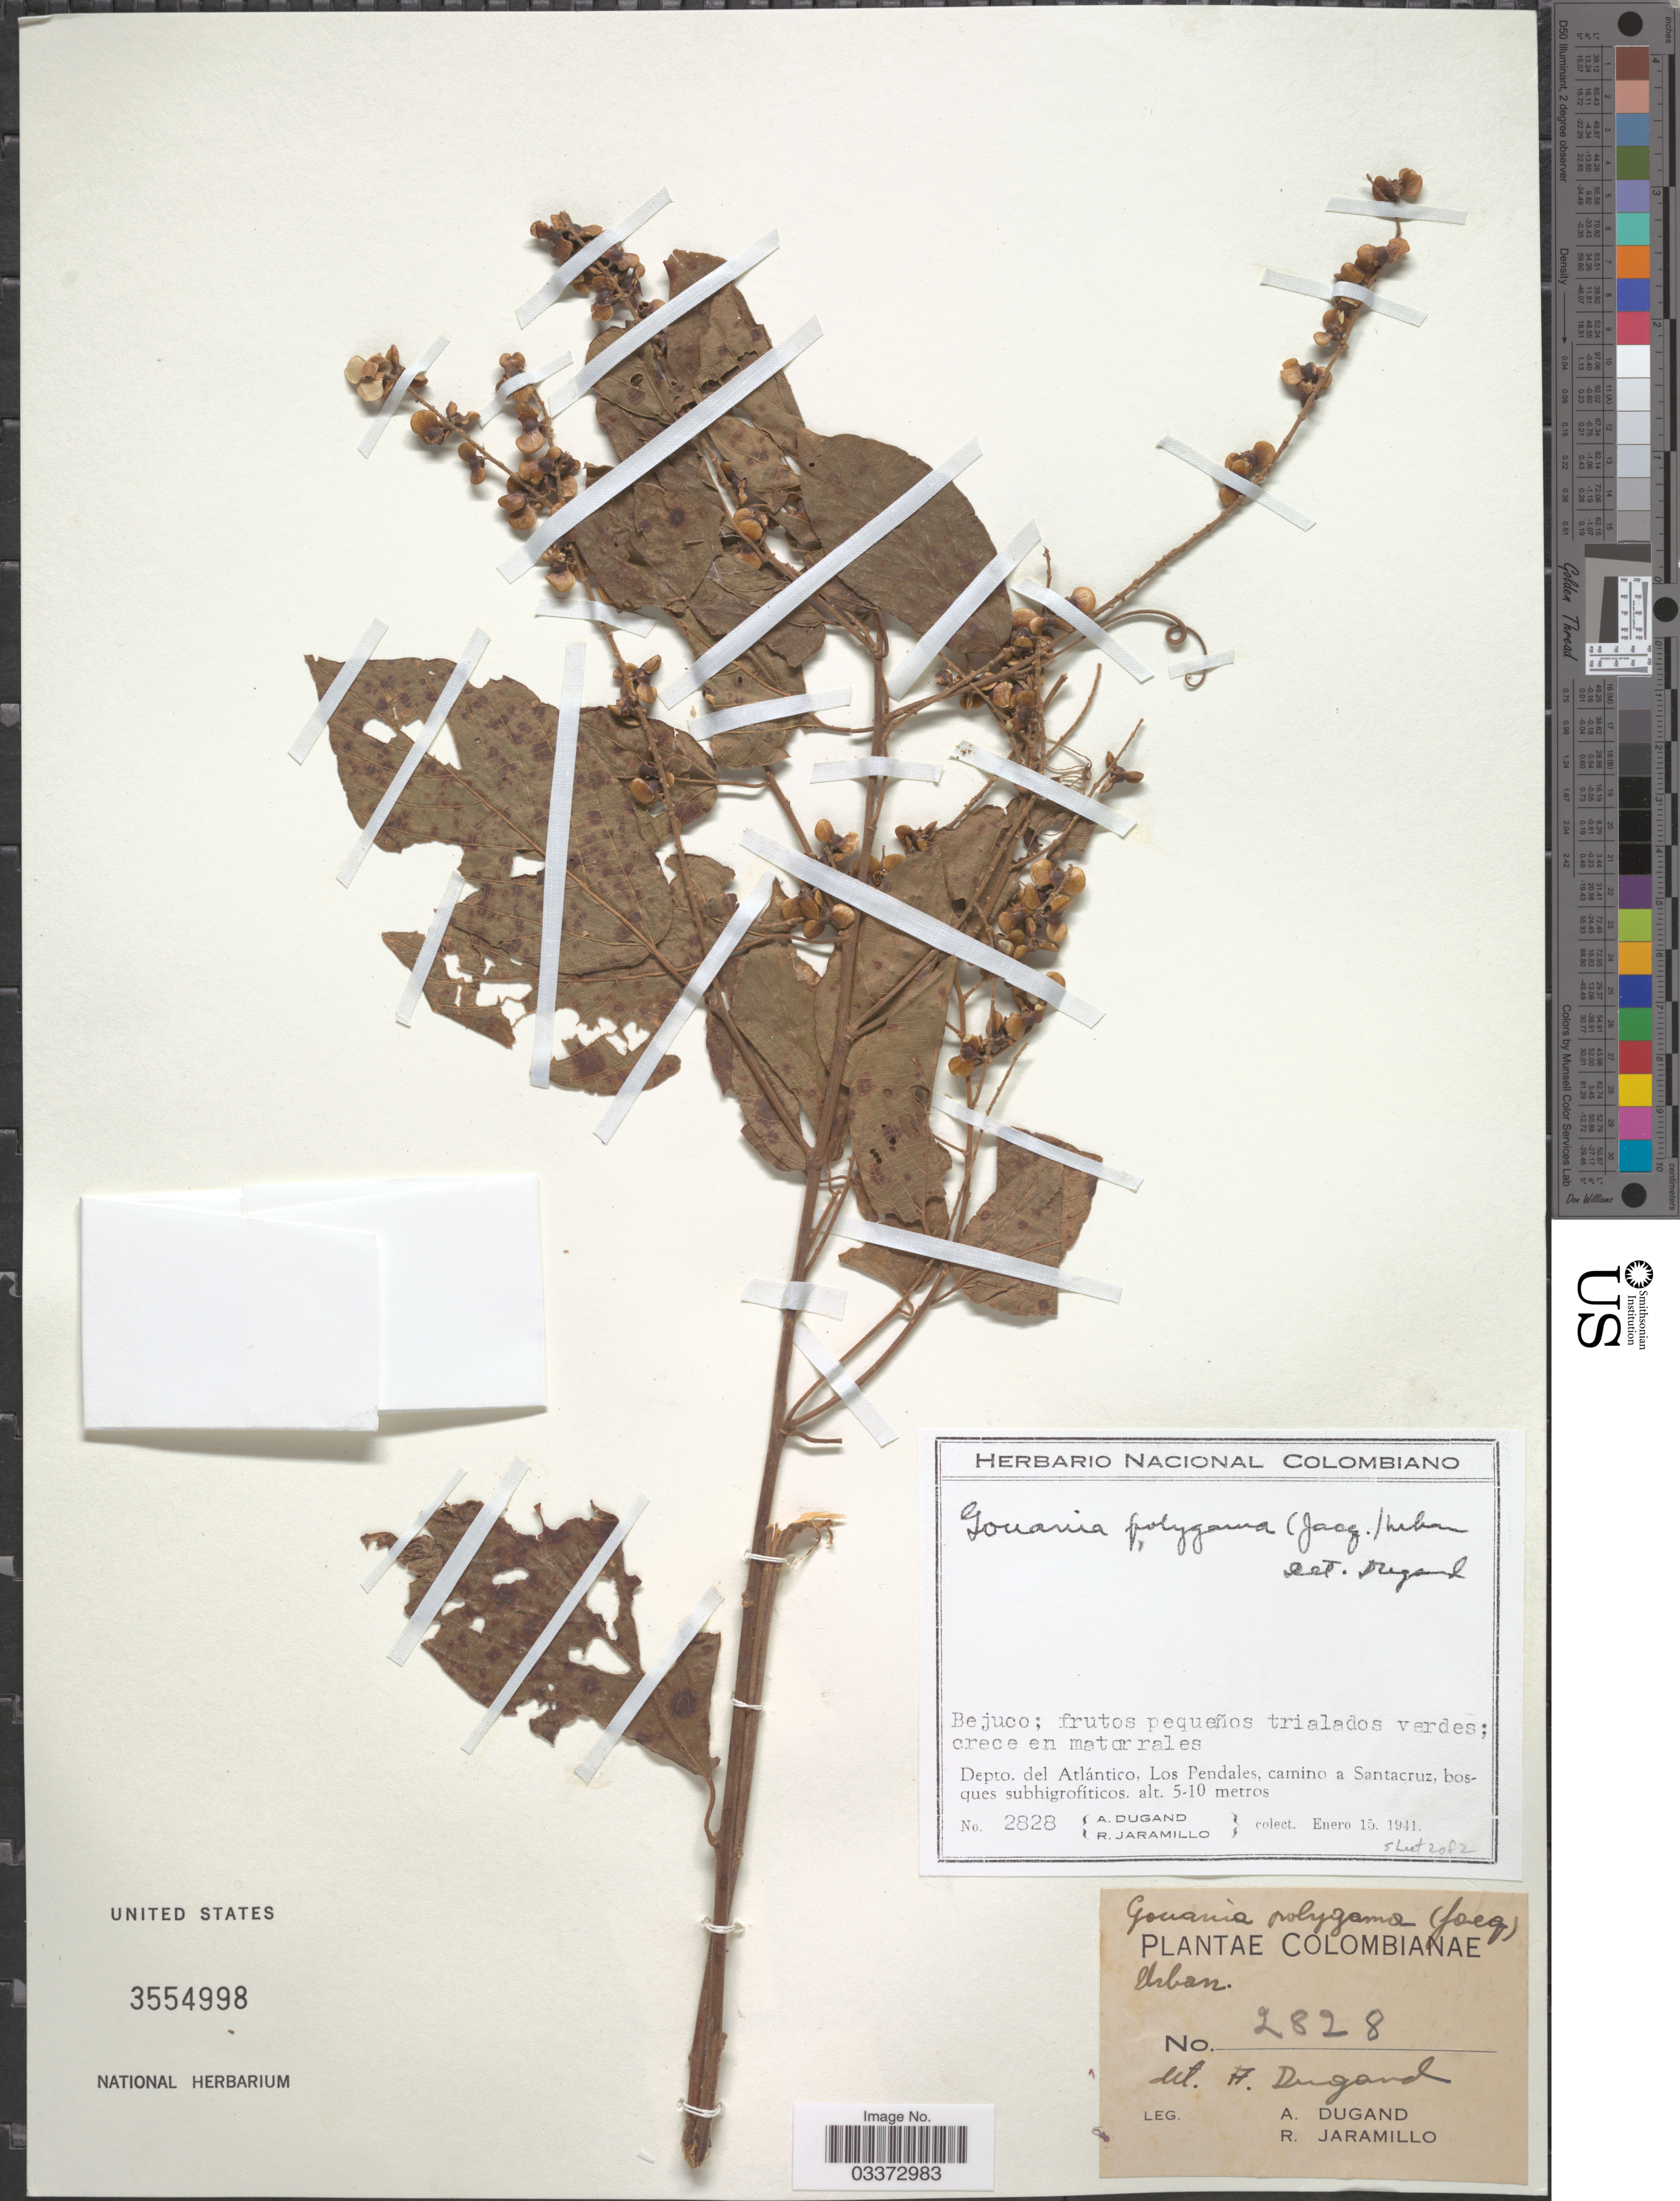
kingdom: Plantae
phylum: Tracheophyta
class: Magnoliopsida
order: Rosales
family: Rhamnaceae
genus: Gouania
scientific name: Gouania polygama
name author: (Jacq.) Urb.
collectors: A. Dugand & R. Jaramillo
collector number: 2828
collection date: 1941-01-15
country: Colombia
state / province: Atlántico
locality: Depto. Atlántico, Los Pendales, camino a Santacruz.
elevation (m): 5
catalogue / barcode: US 3554998